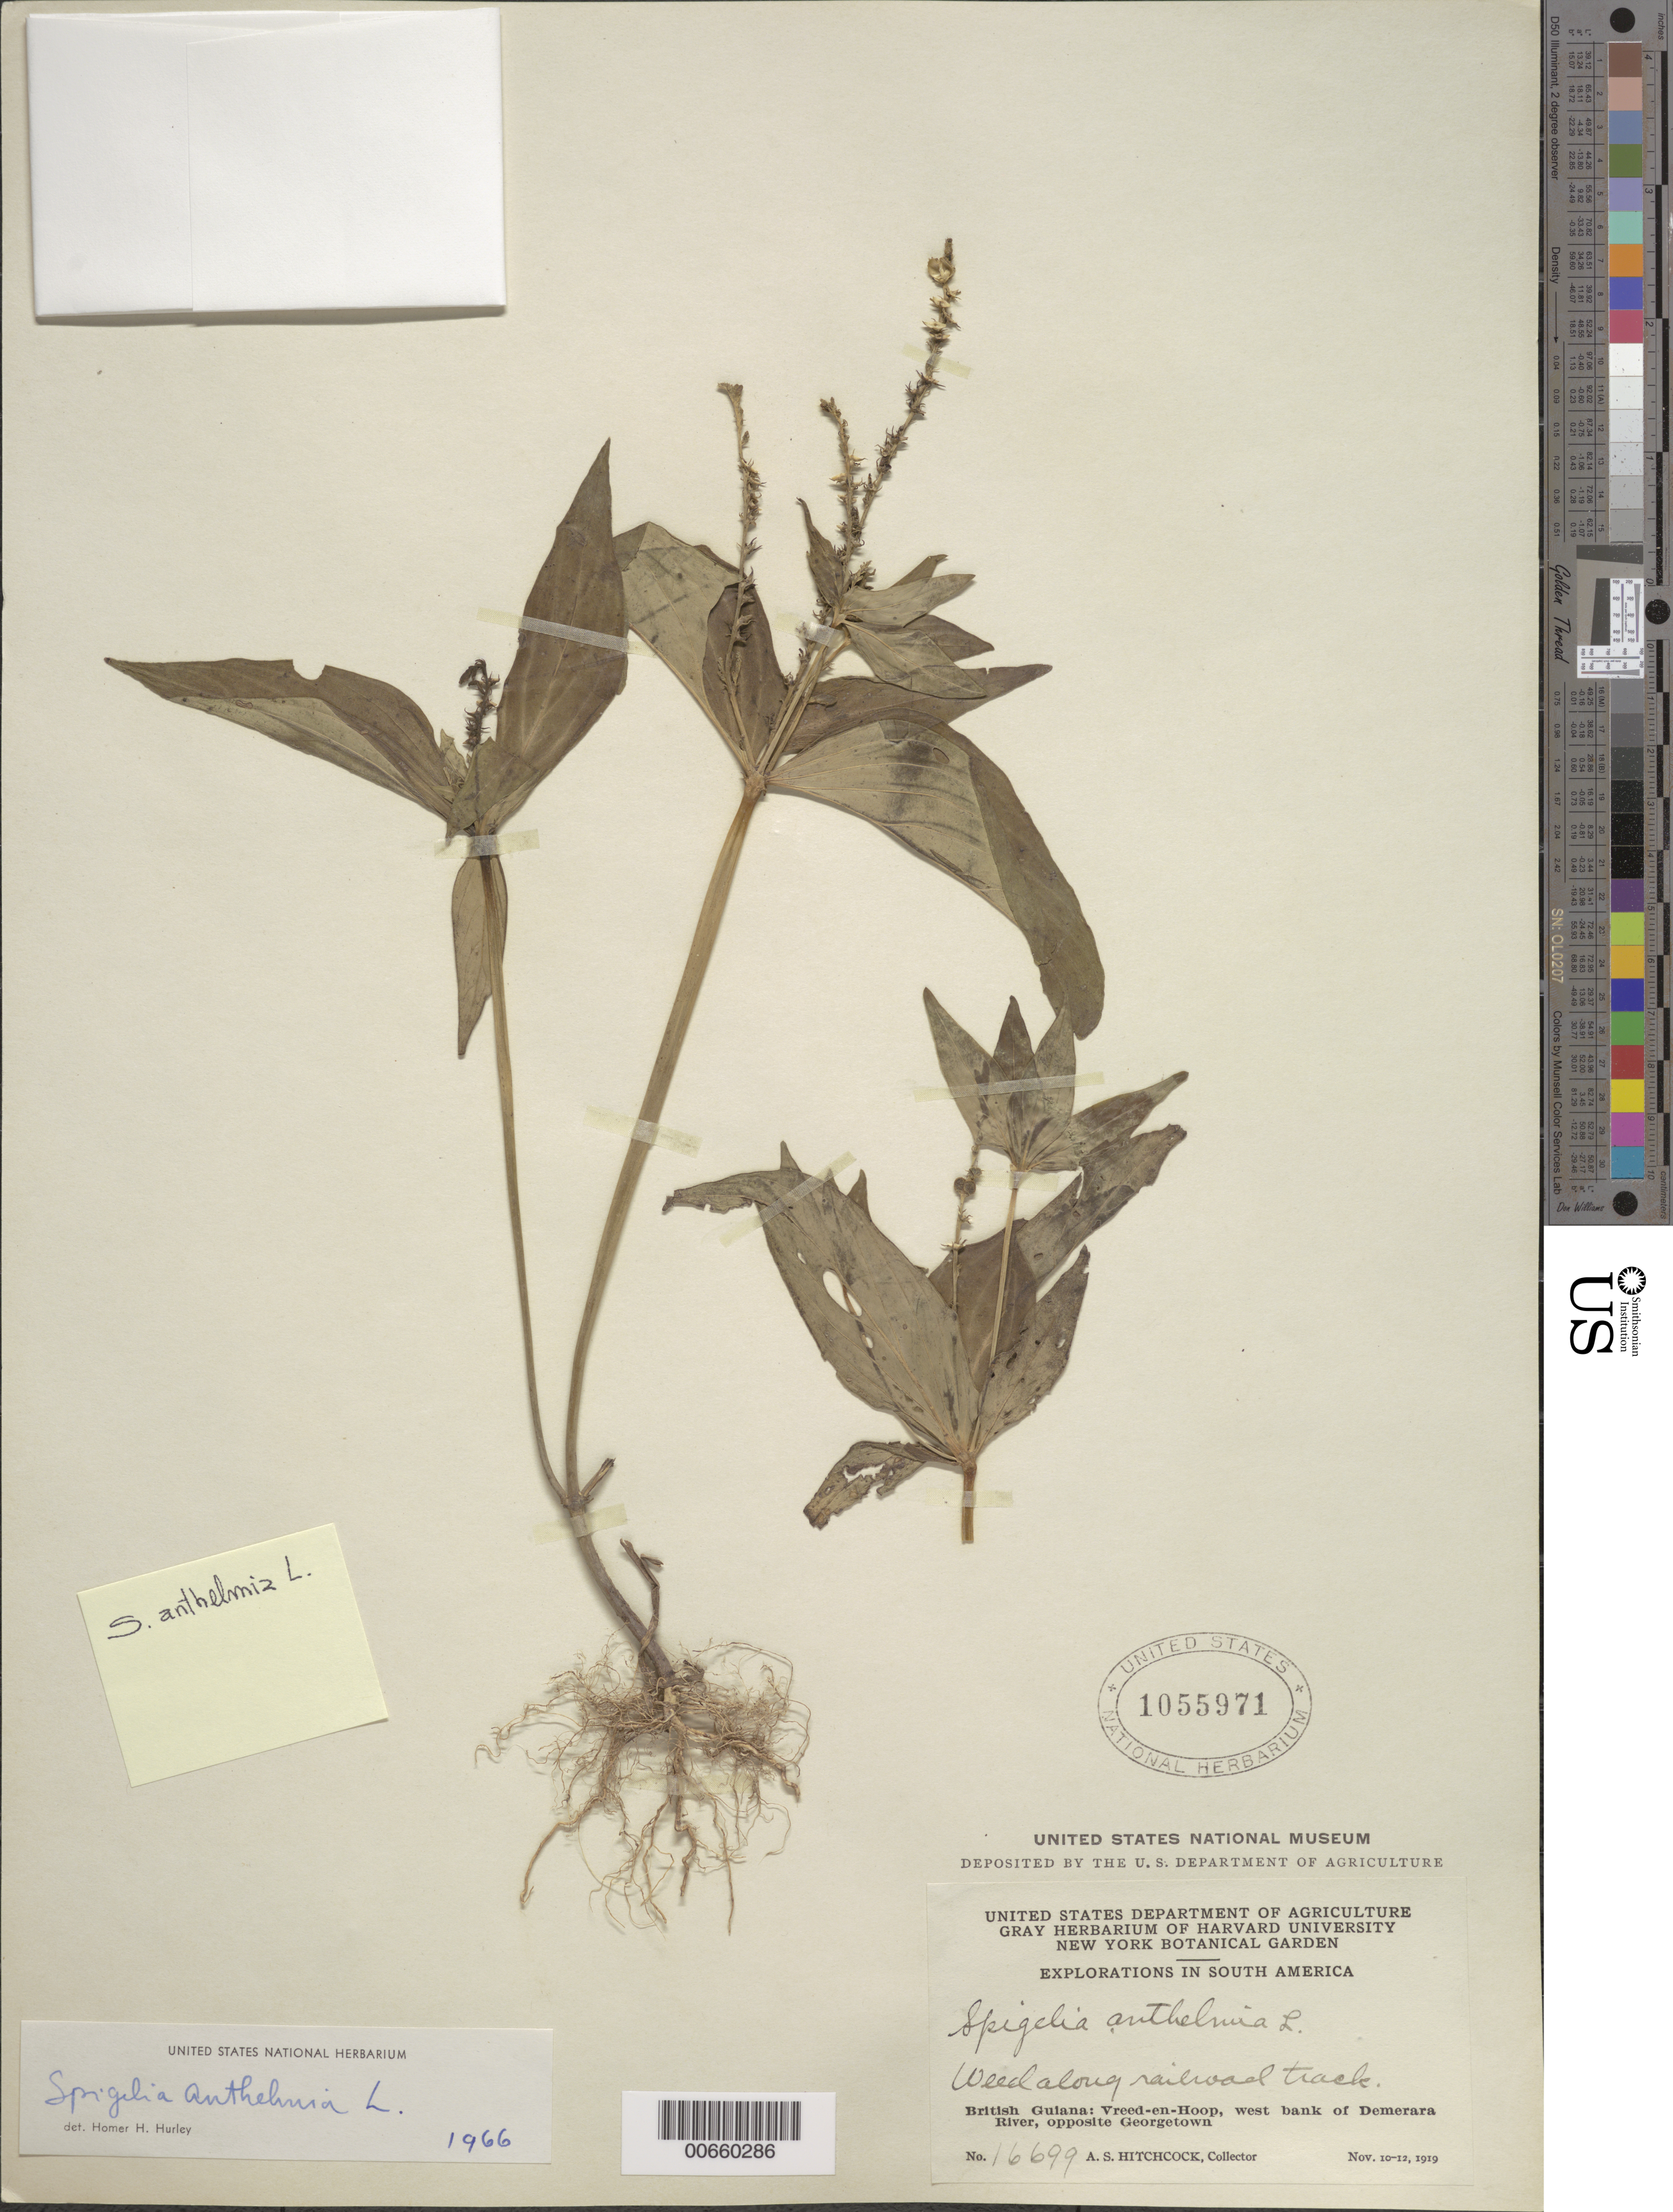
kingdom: Plantae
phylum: Tracheophyta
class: Magnoliopsida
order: Gentianales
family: Loganiaceae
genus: Spigelia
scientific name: Spigelia anthelmia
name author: L.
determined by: Hurley, H. H.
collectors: A. S. Hitchcock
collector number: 16699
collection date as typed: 10-Nov-19 to 12-Nov-19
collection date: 1919-11-10/1919-11-12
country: Guyana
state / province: Essequibo Isl-W. Demerara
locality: Vreed-en-Hoop, W bank of Demerara R., opposite Georgetown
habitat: Near pond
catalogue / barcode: US 1055971